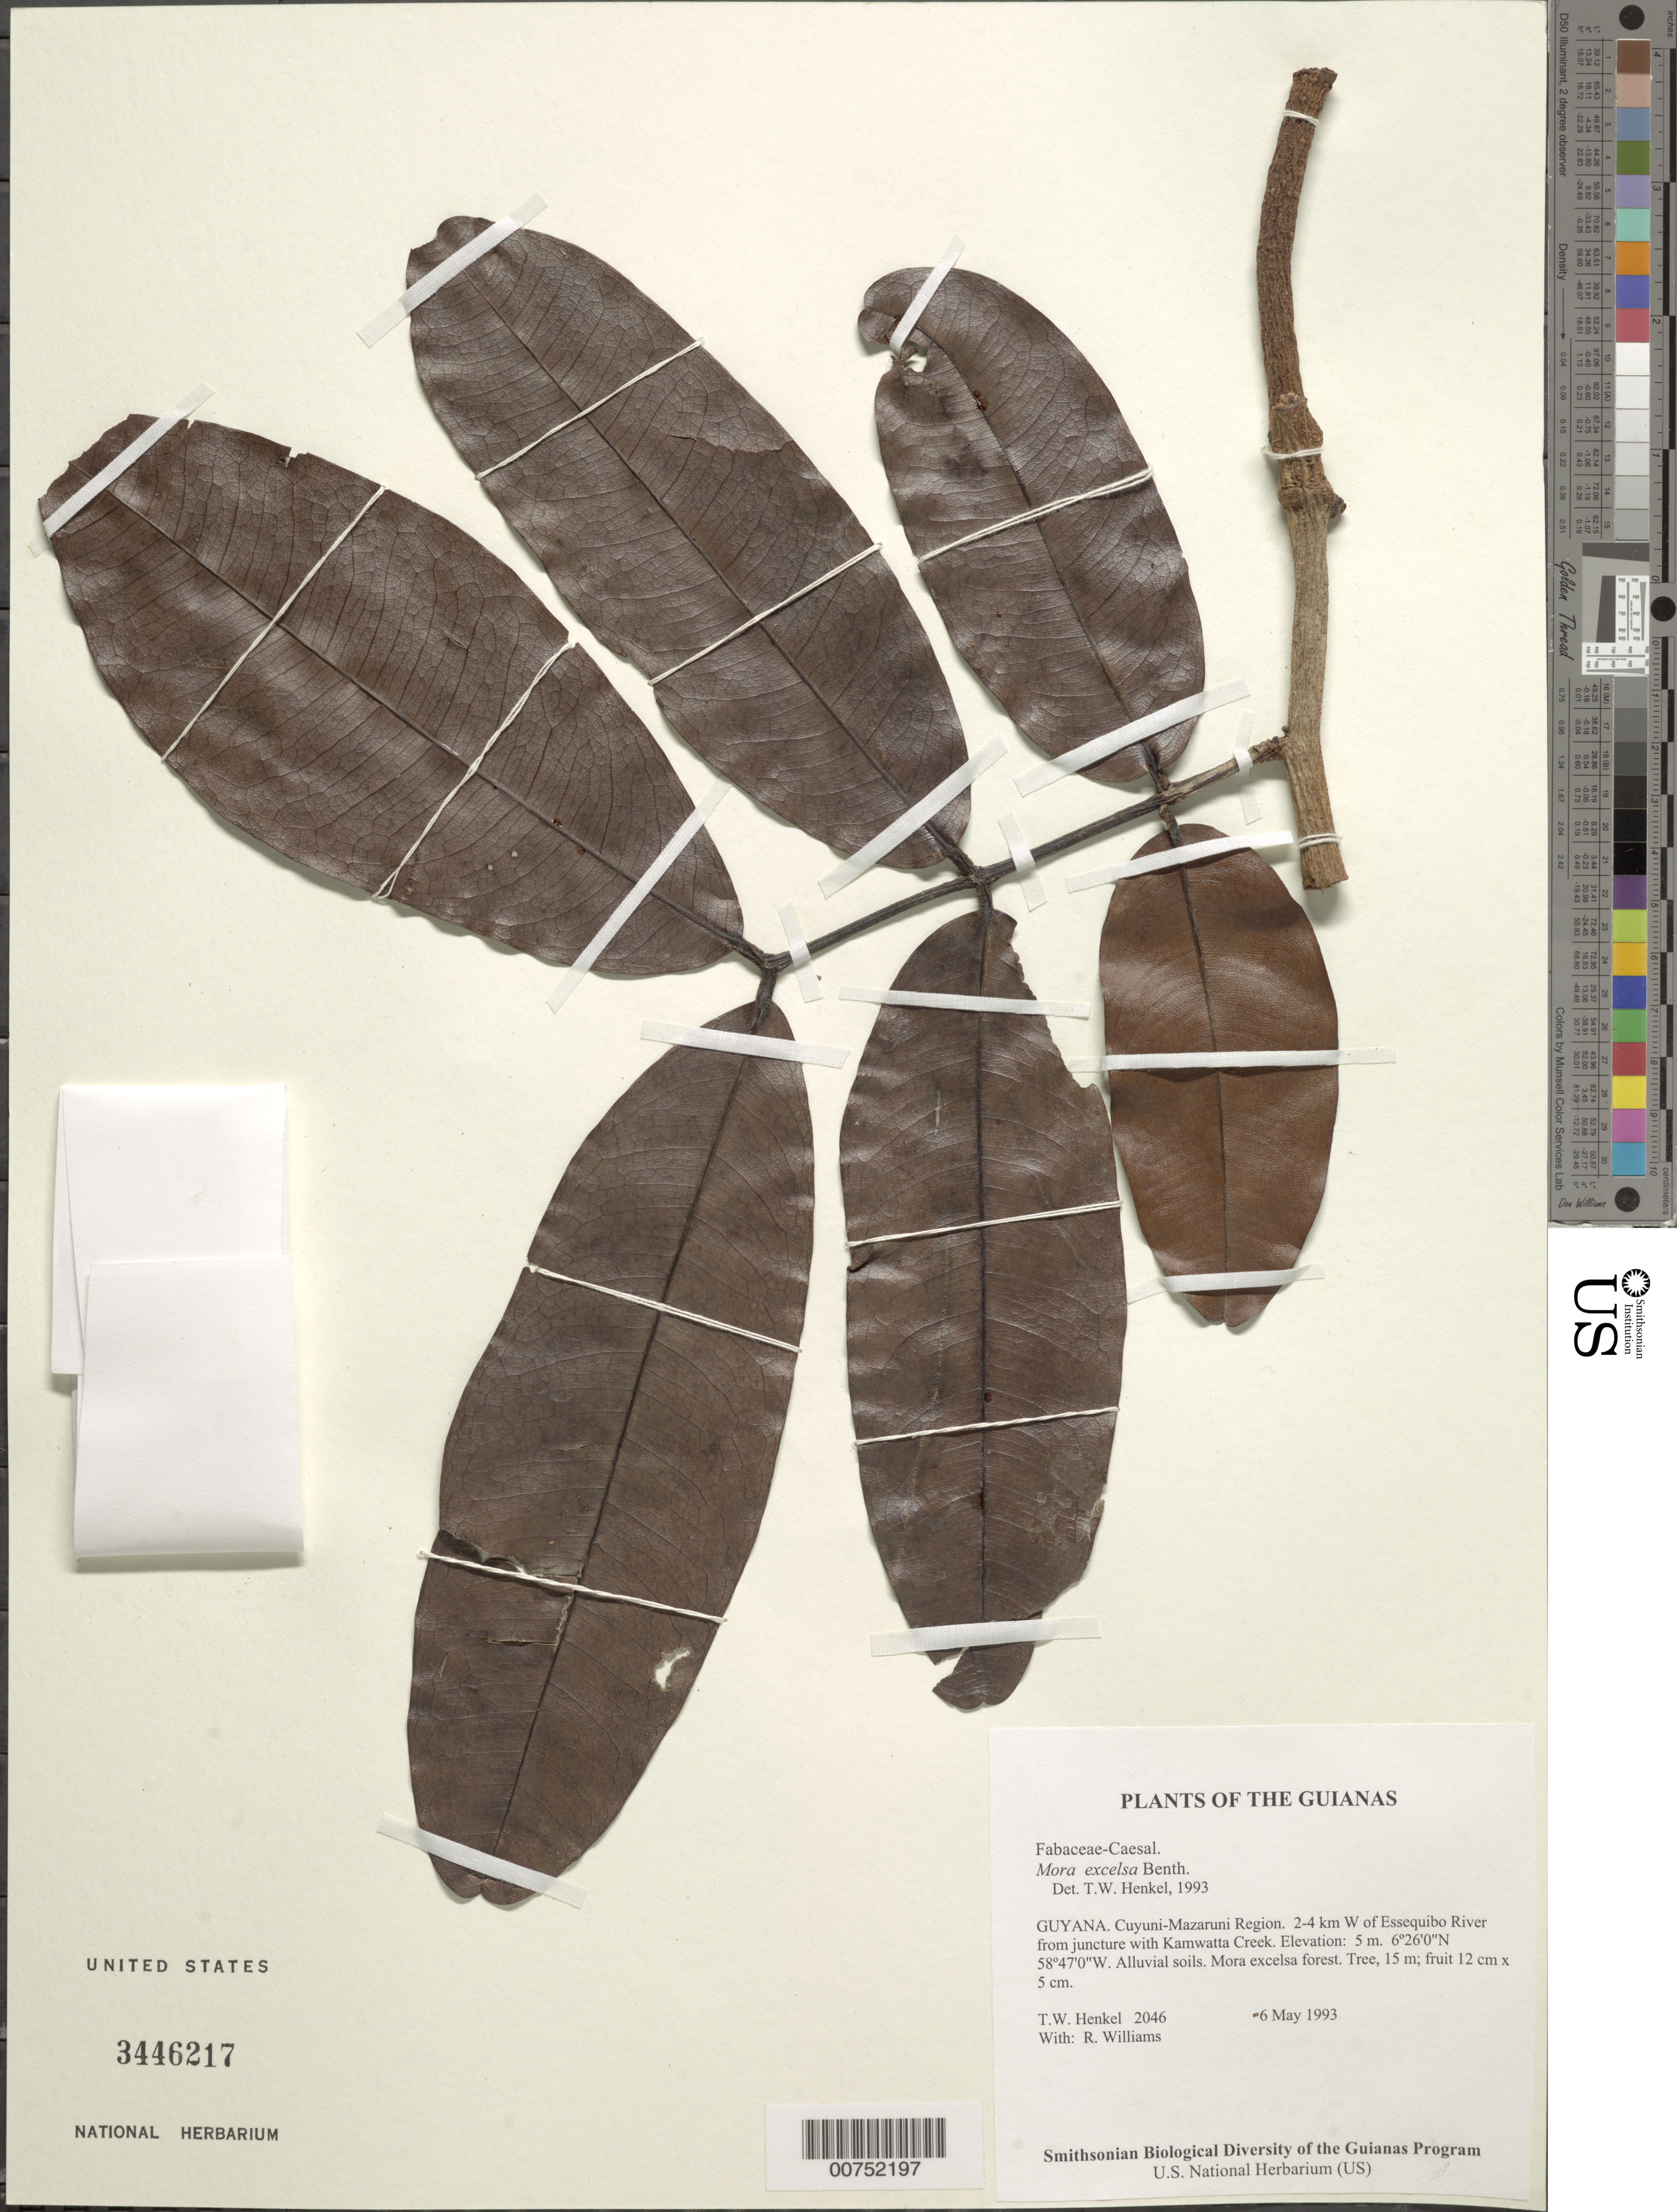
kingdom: Plantae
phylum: Tracheophyta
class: Magnoliopsida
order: Fabales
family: Fabaceae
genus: Mora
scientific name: Mora excelsa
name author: Benth.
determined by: Henkel, T. W.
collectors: T. Henkel & R. Williams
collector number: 2046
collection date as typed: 6 May 1993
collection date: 1993-05-06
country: Guyana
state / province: Cuyuni-Mazaruni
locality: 2-4 km W of Essequibo River from juncture with Kamwatta Creek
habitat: Alluvial soils. Mora excelsa forest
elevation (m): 5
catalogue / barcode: US 3446217